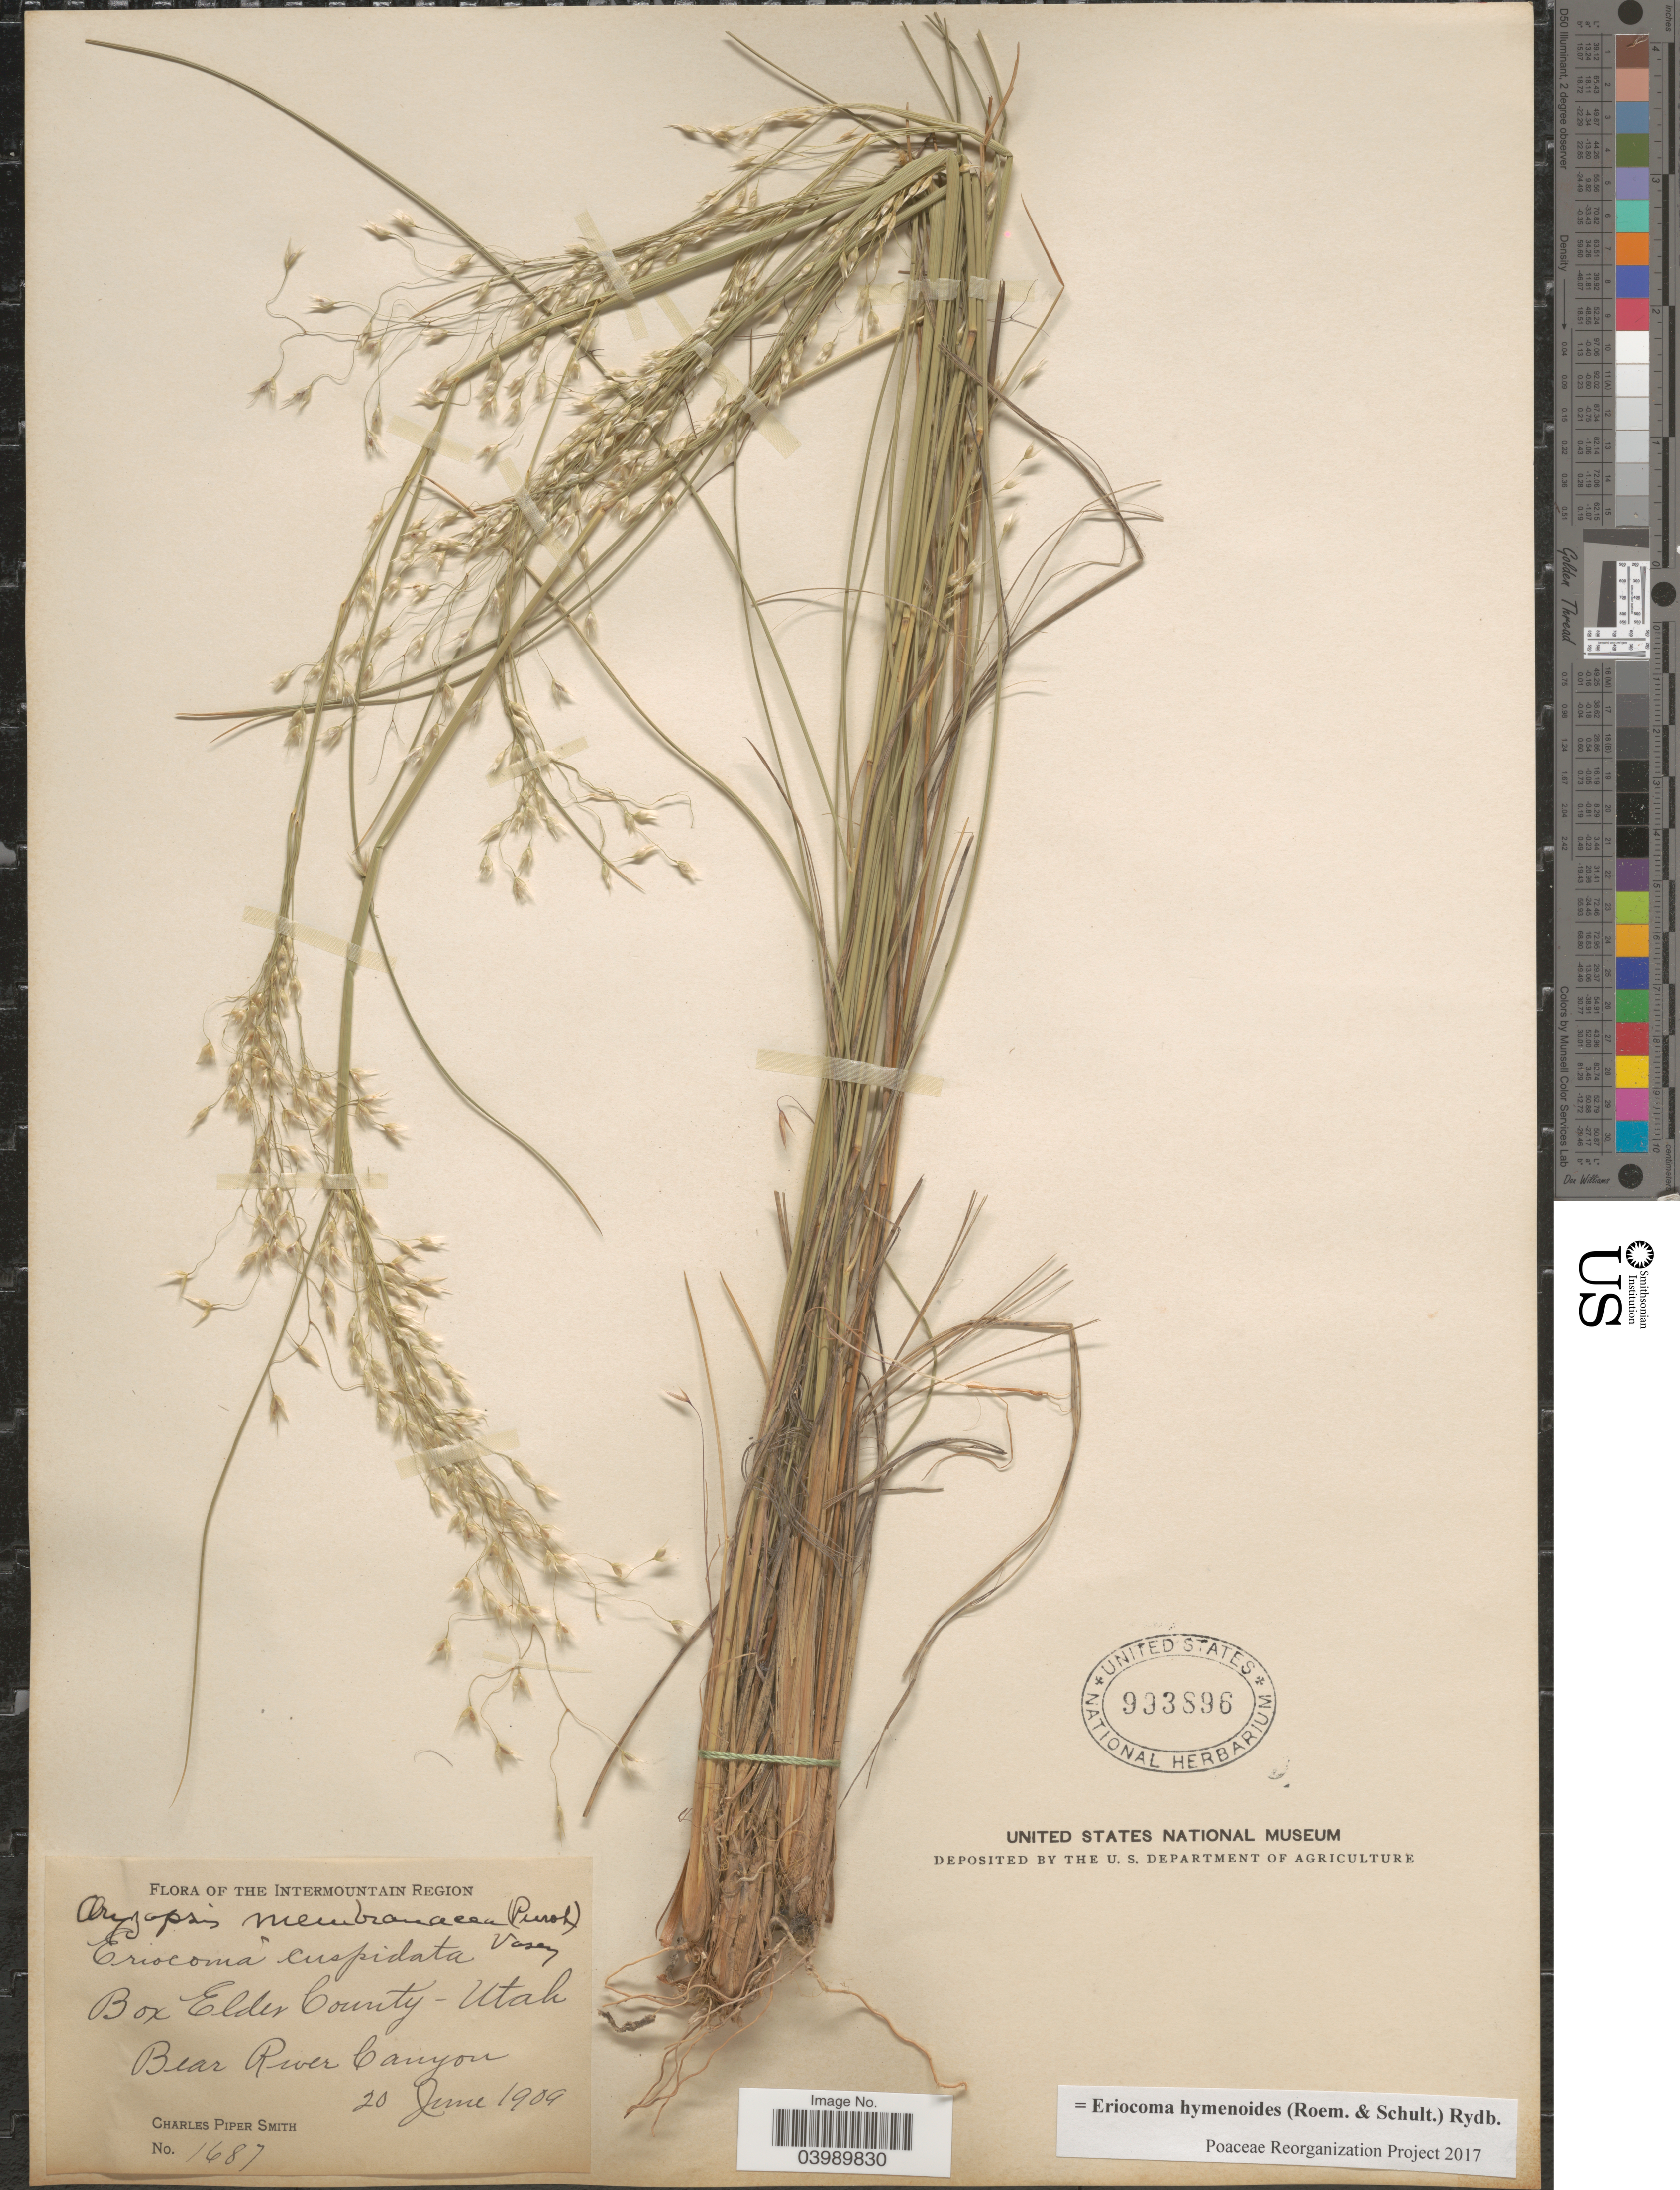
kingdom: Plantae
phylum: Tracheophyta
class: Liliopsida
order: Poales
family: Poaceae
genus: Eriocoma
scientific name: Eriocoma hymenoides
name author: (Roem. & Schult.) Rydb.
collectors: C. P. Smith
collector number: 1687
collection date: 1909-06-20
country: United States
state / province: Utah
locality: The Intermountain Region. Box Elder County. Bear River Canyon.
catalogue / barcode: US 993896